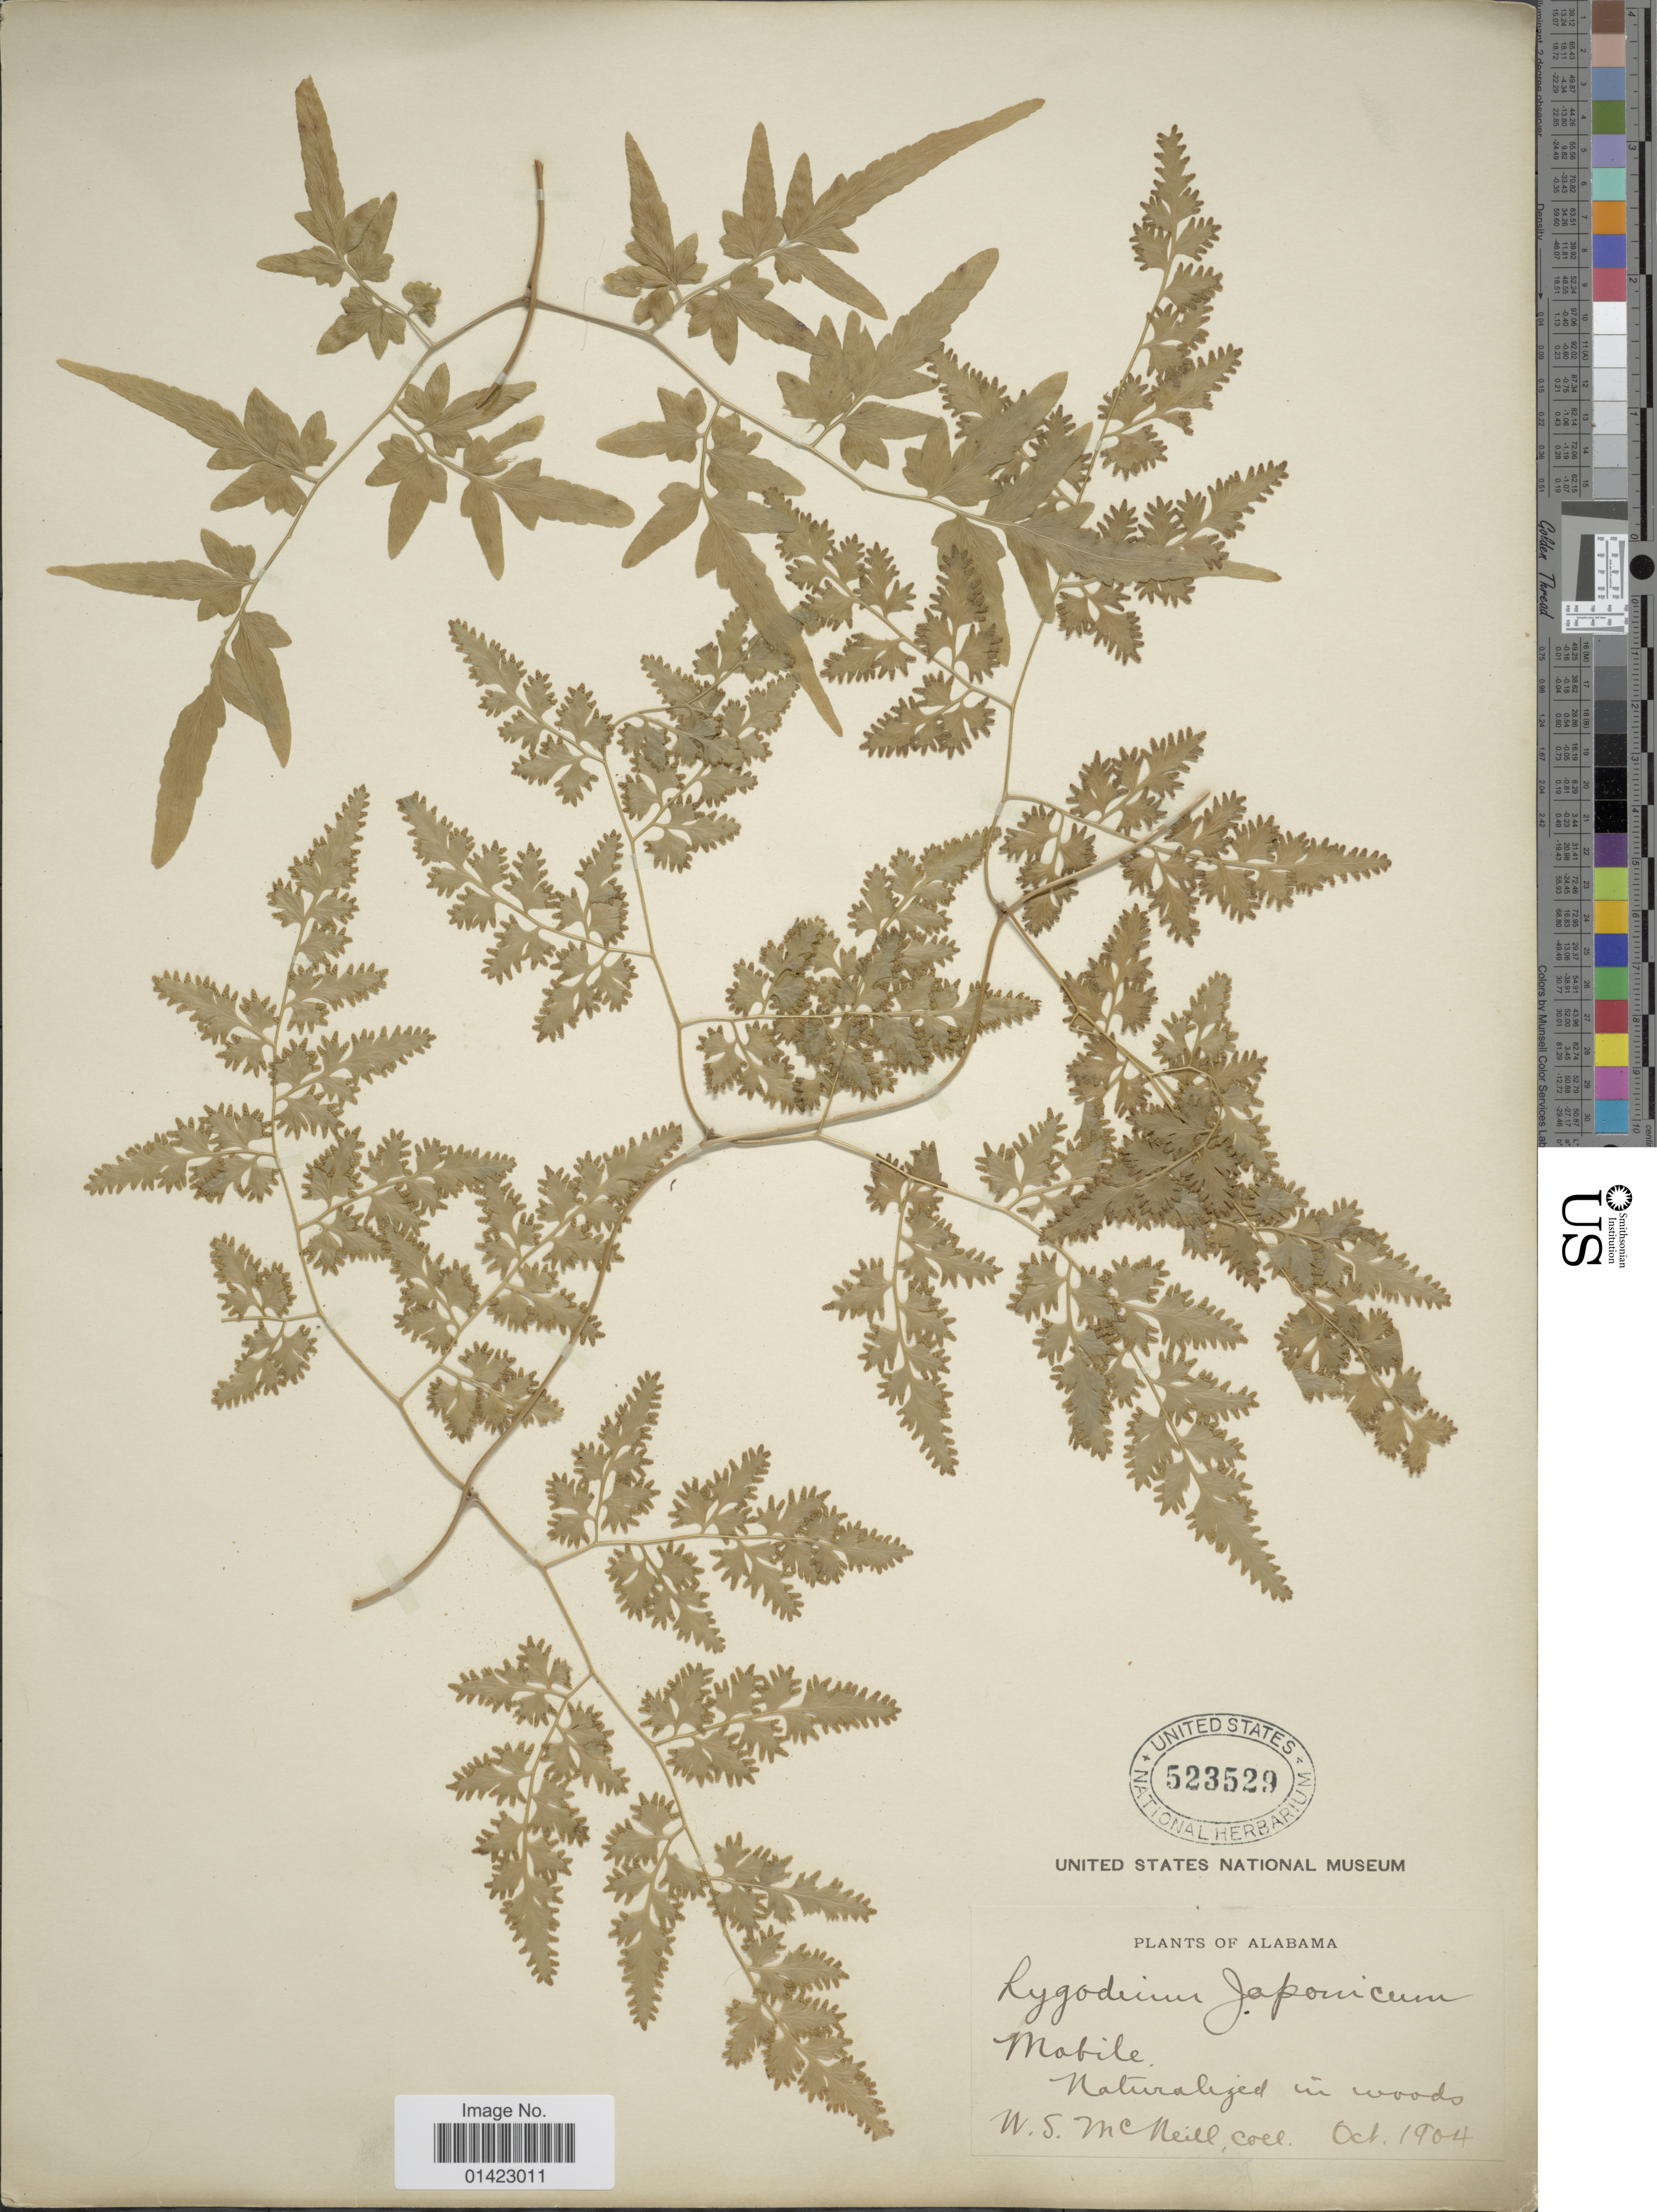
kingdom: Plantae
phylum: Tracheophyta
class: Polypodiopsida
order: Schizaeales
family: Lygodiaceae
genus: Lygodium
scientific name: Lygodium japonicum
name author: (Thunb.) Sw.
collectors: W. Mcneill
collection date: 1904-10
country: United States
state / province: Alabama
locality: Mobile Naturlized in woods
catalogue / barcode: US 523529